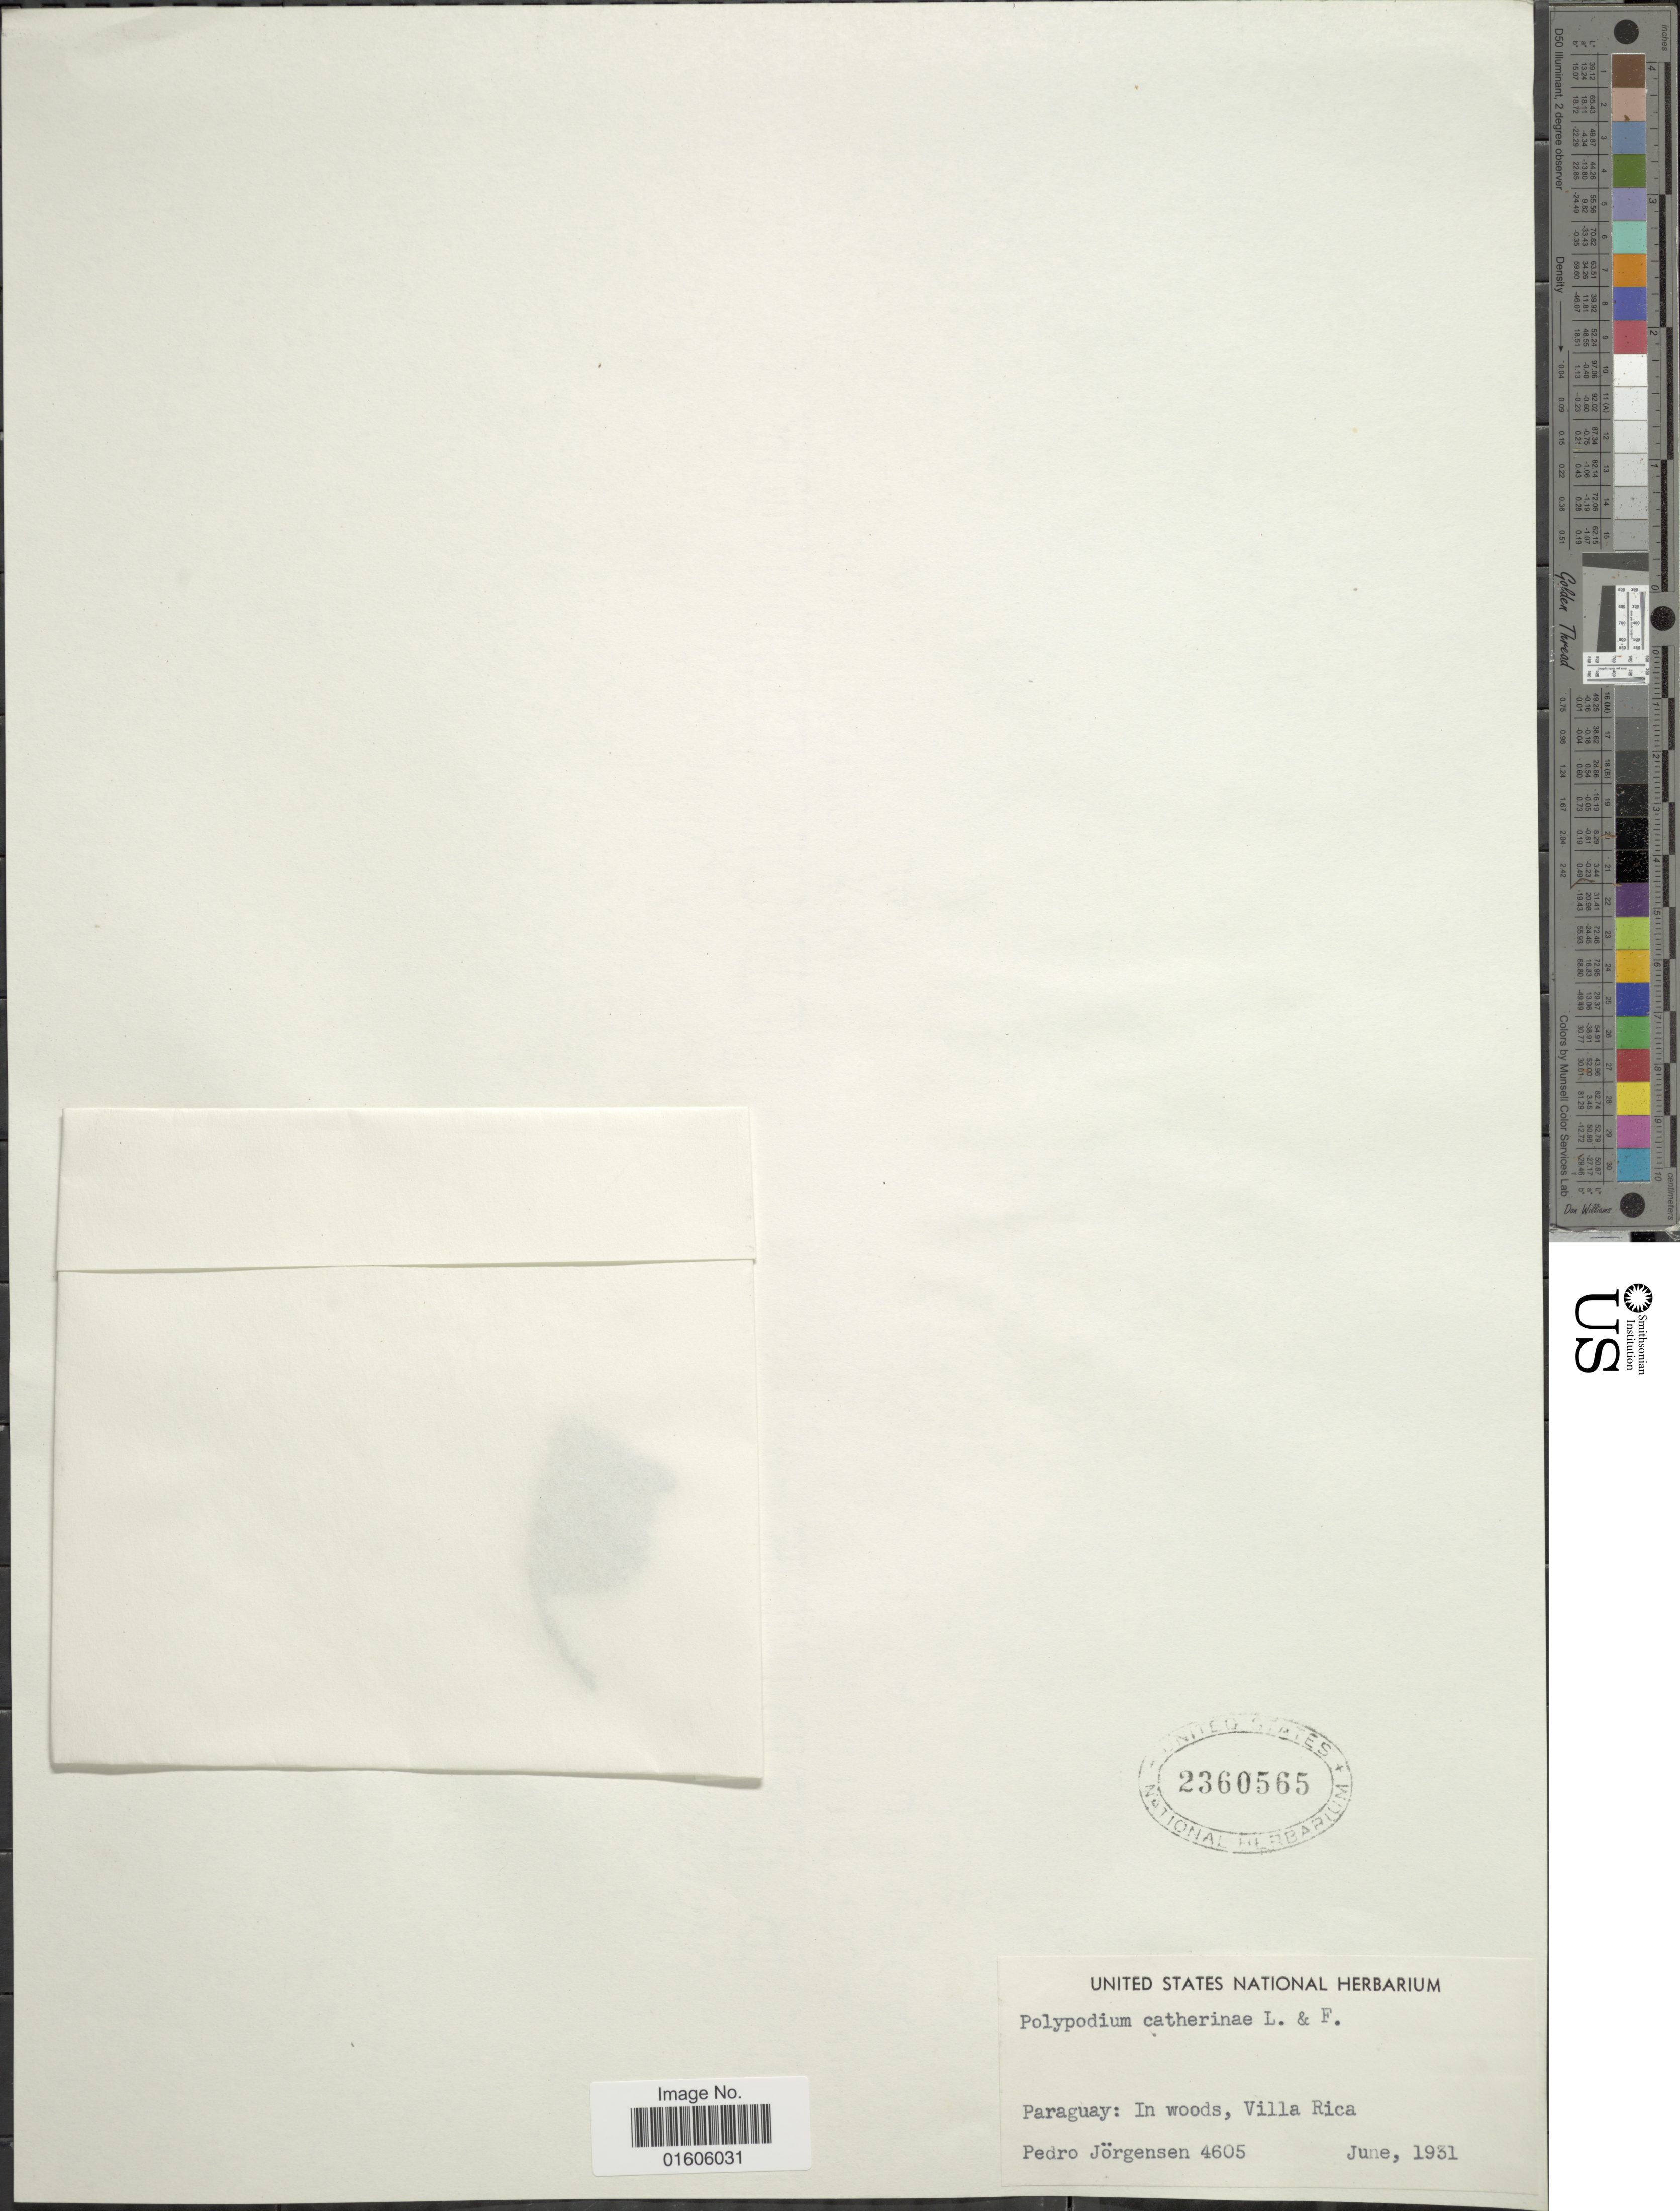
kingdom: Plantae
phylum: Tracheophyta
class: Polypodiopsida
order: Polypodiales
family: Polypodiaceae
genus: Serpocaulon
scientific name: Serpocaulon catharinae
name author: (Langsd. & Fisch.) A.R. Sm.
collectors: P. Jörgensen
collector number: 4605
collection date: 1931-06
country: Paraguay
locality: In woods, Villa Rica.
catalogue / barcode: US 2360565